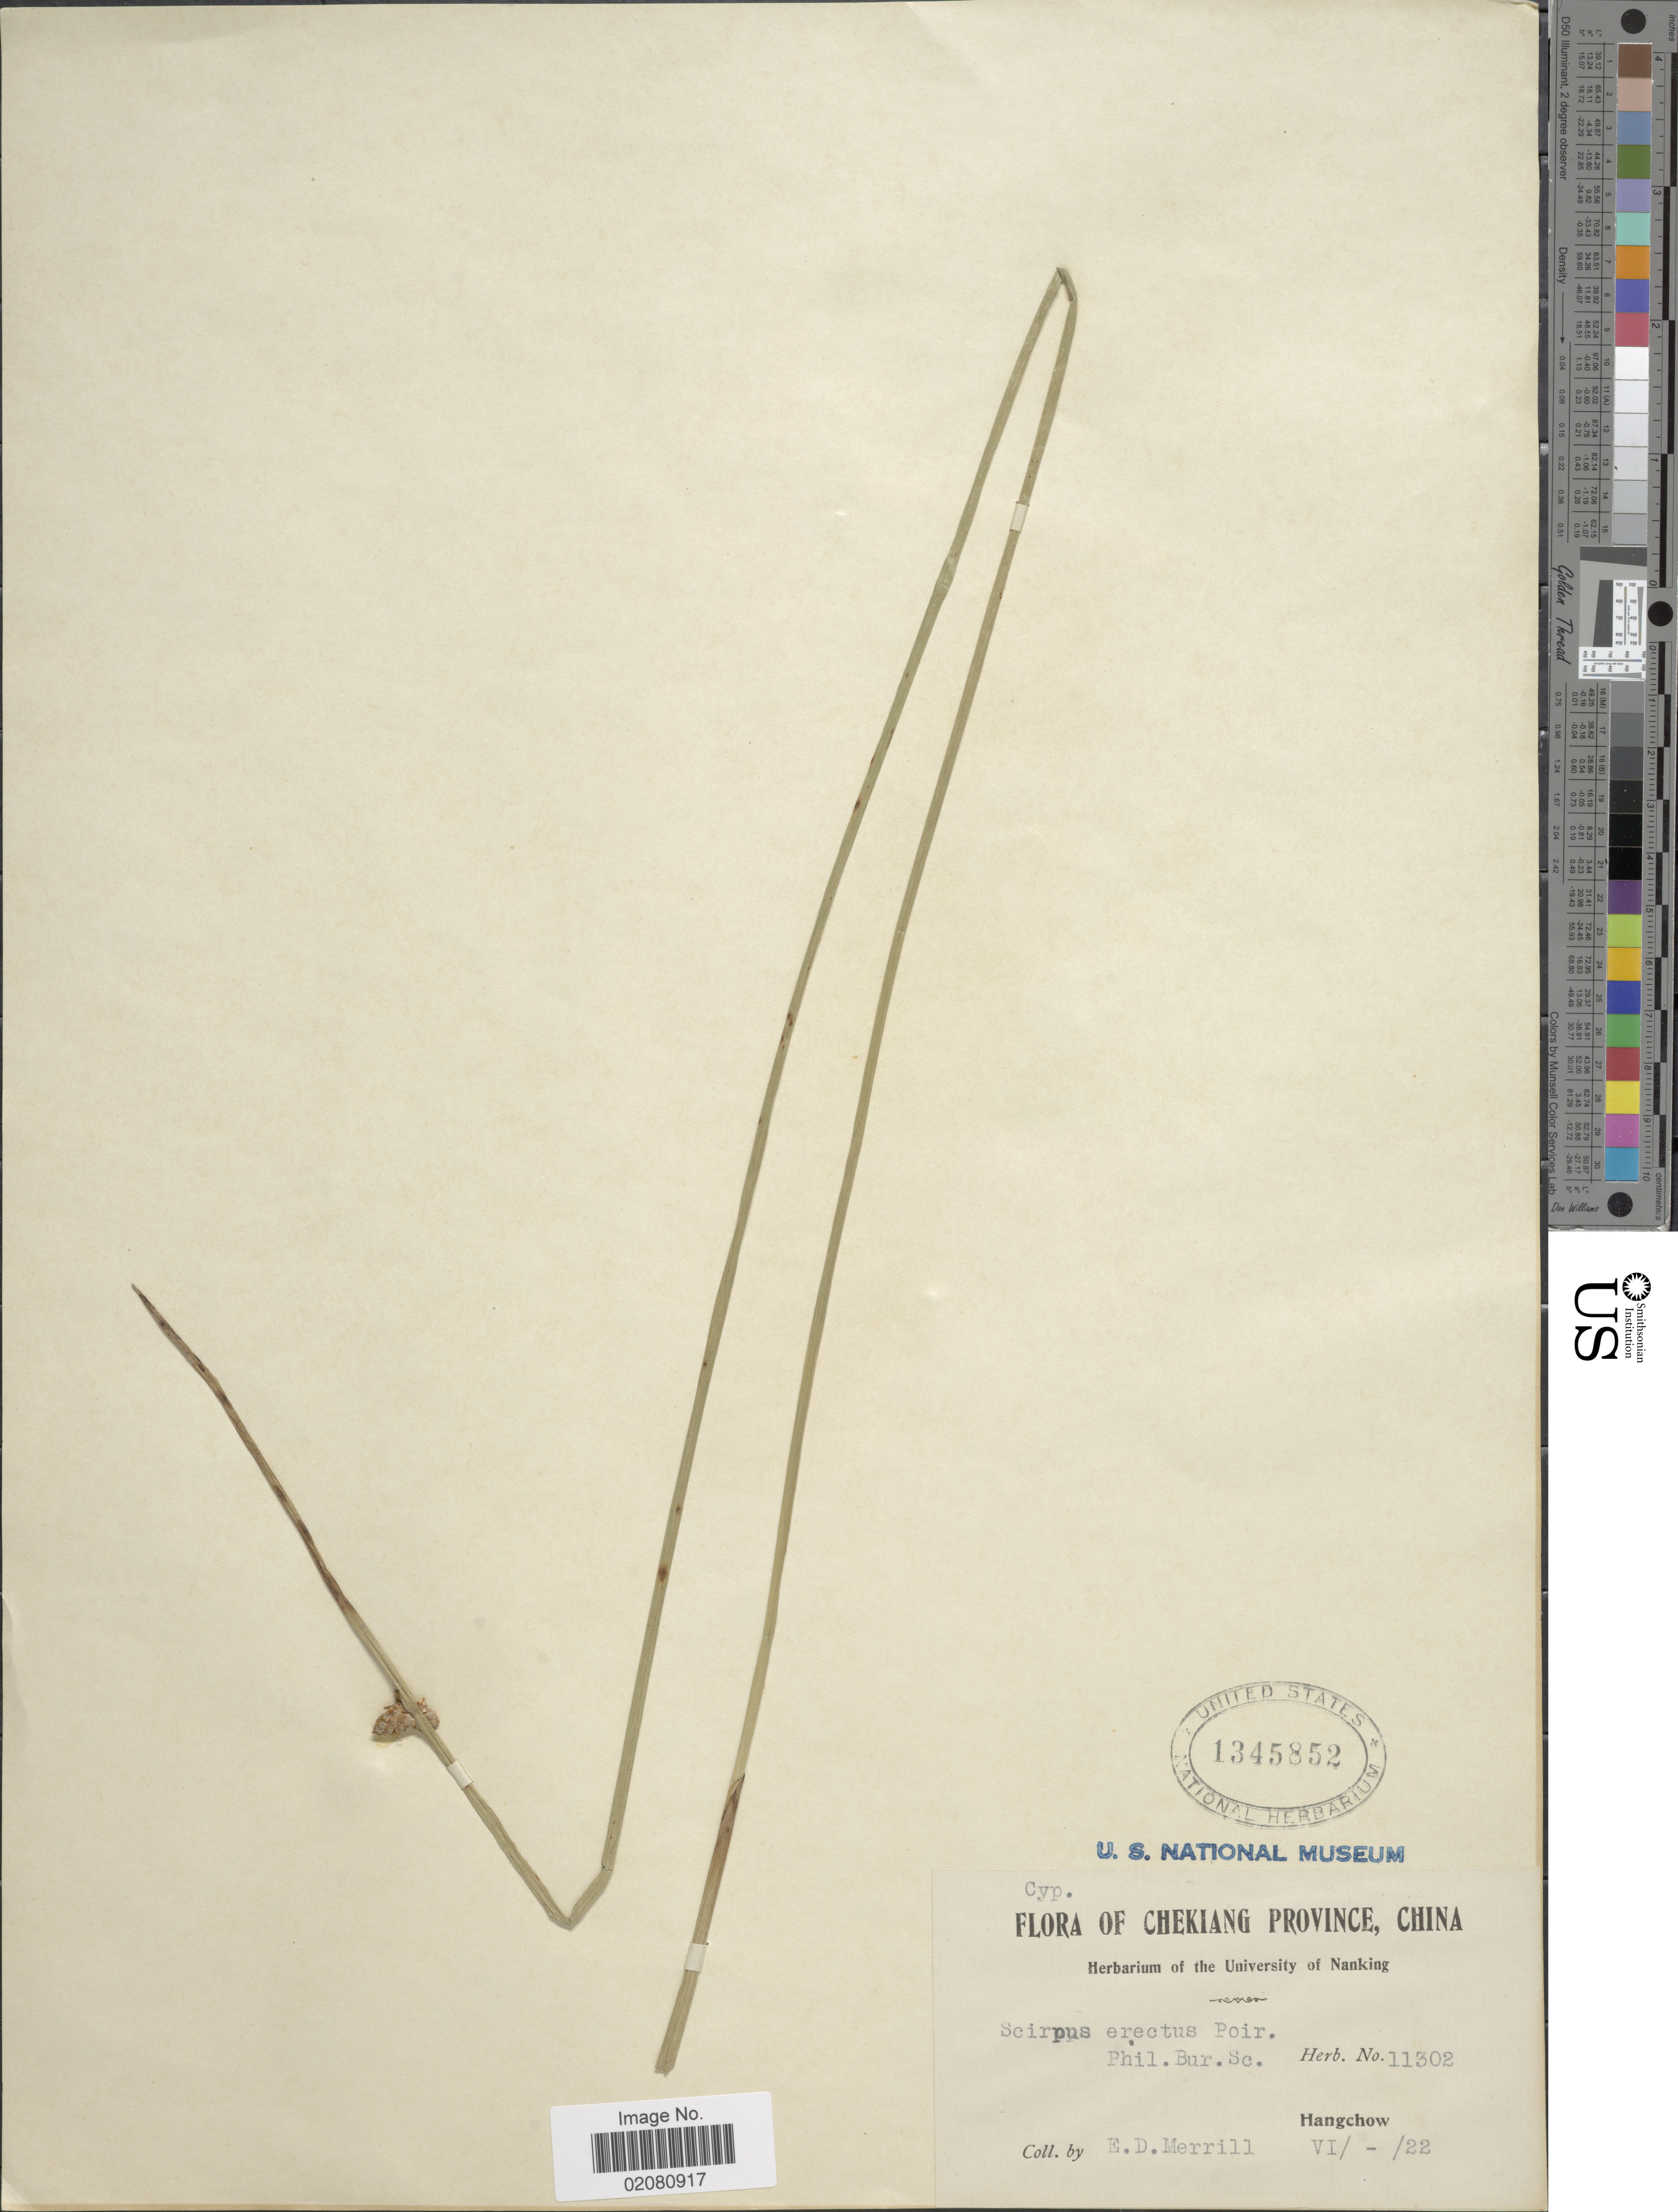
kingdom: Plantae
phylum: Tracheophyta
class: Liliopsida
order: Poales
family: Cyperaceae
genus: Schoenoplectus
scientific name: Schoenoplectus juncoides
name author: (Roxb.) Palla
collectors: E. D. Merrill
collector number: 11302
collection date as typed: Transcribed d/m/y: /6/22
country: China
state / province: Zhejiang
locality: Chekiang Province, China. Hangchow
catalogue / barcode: US 1345852